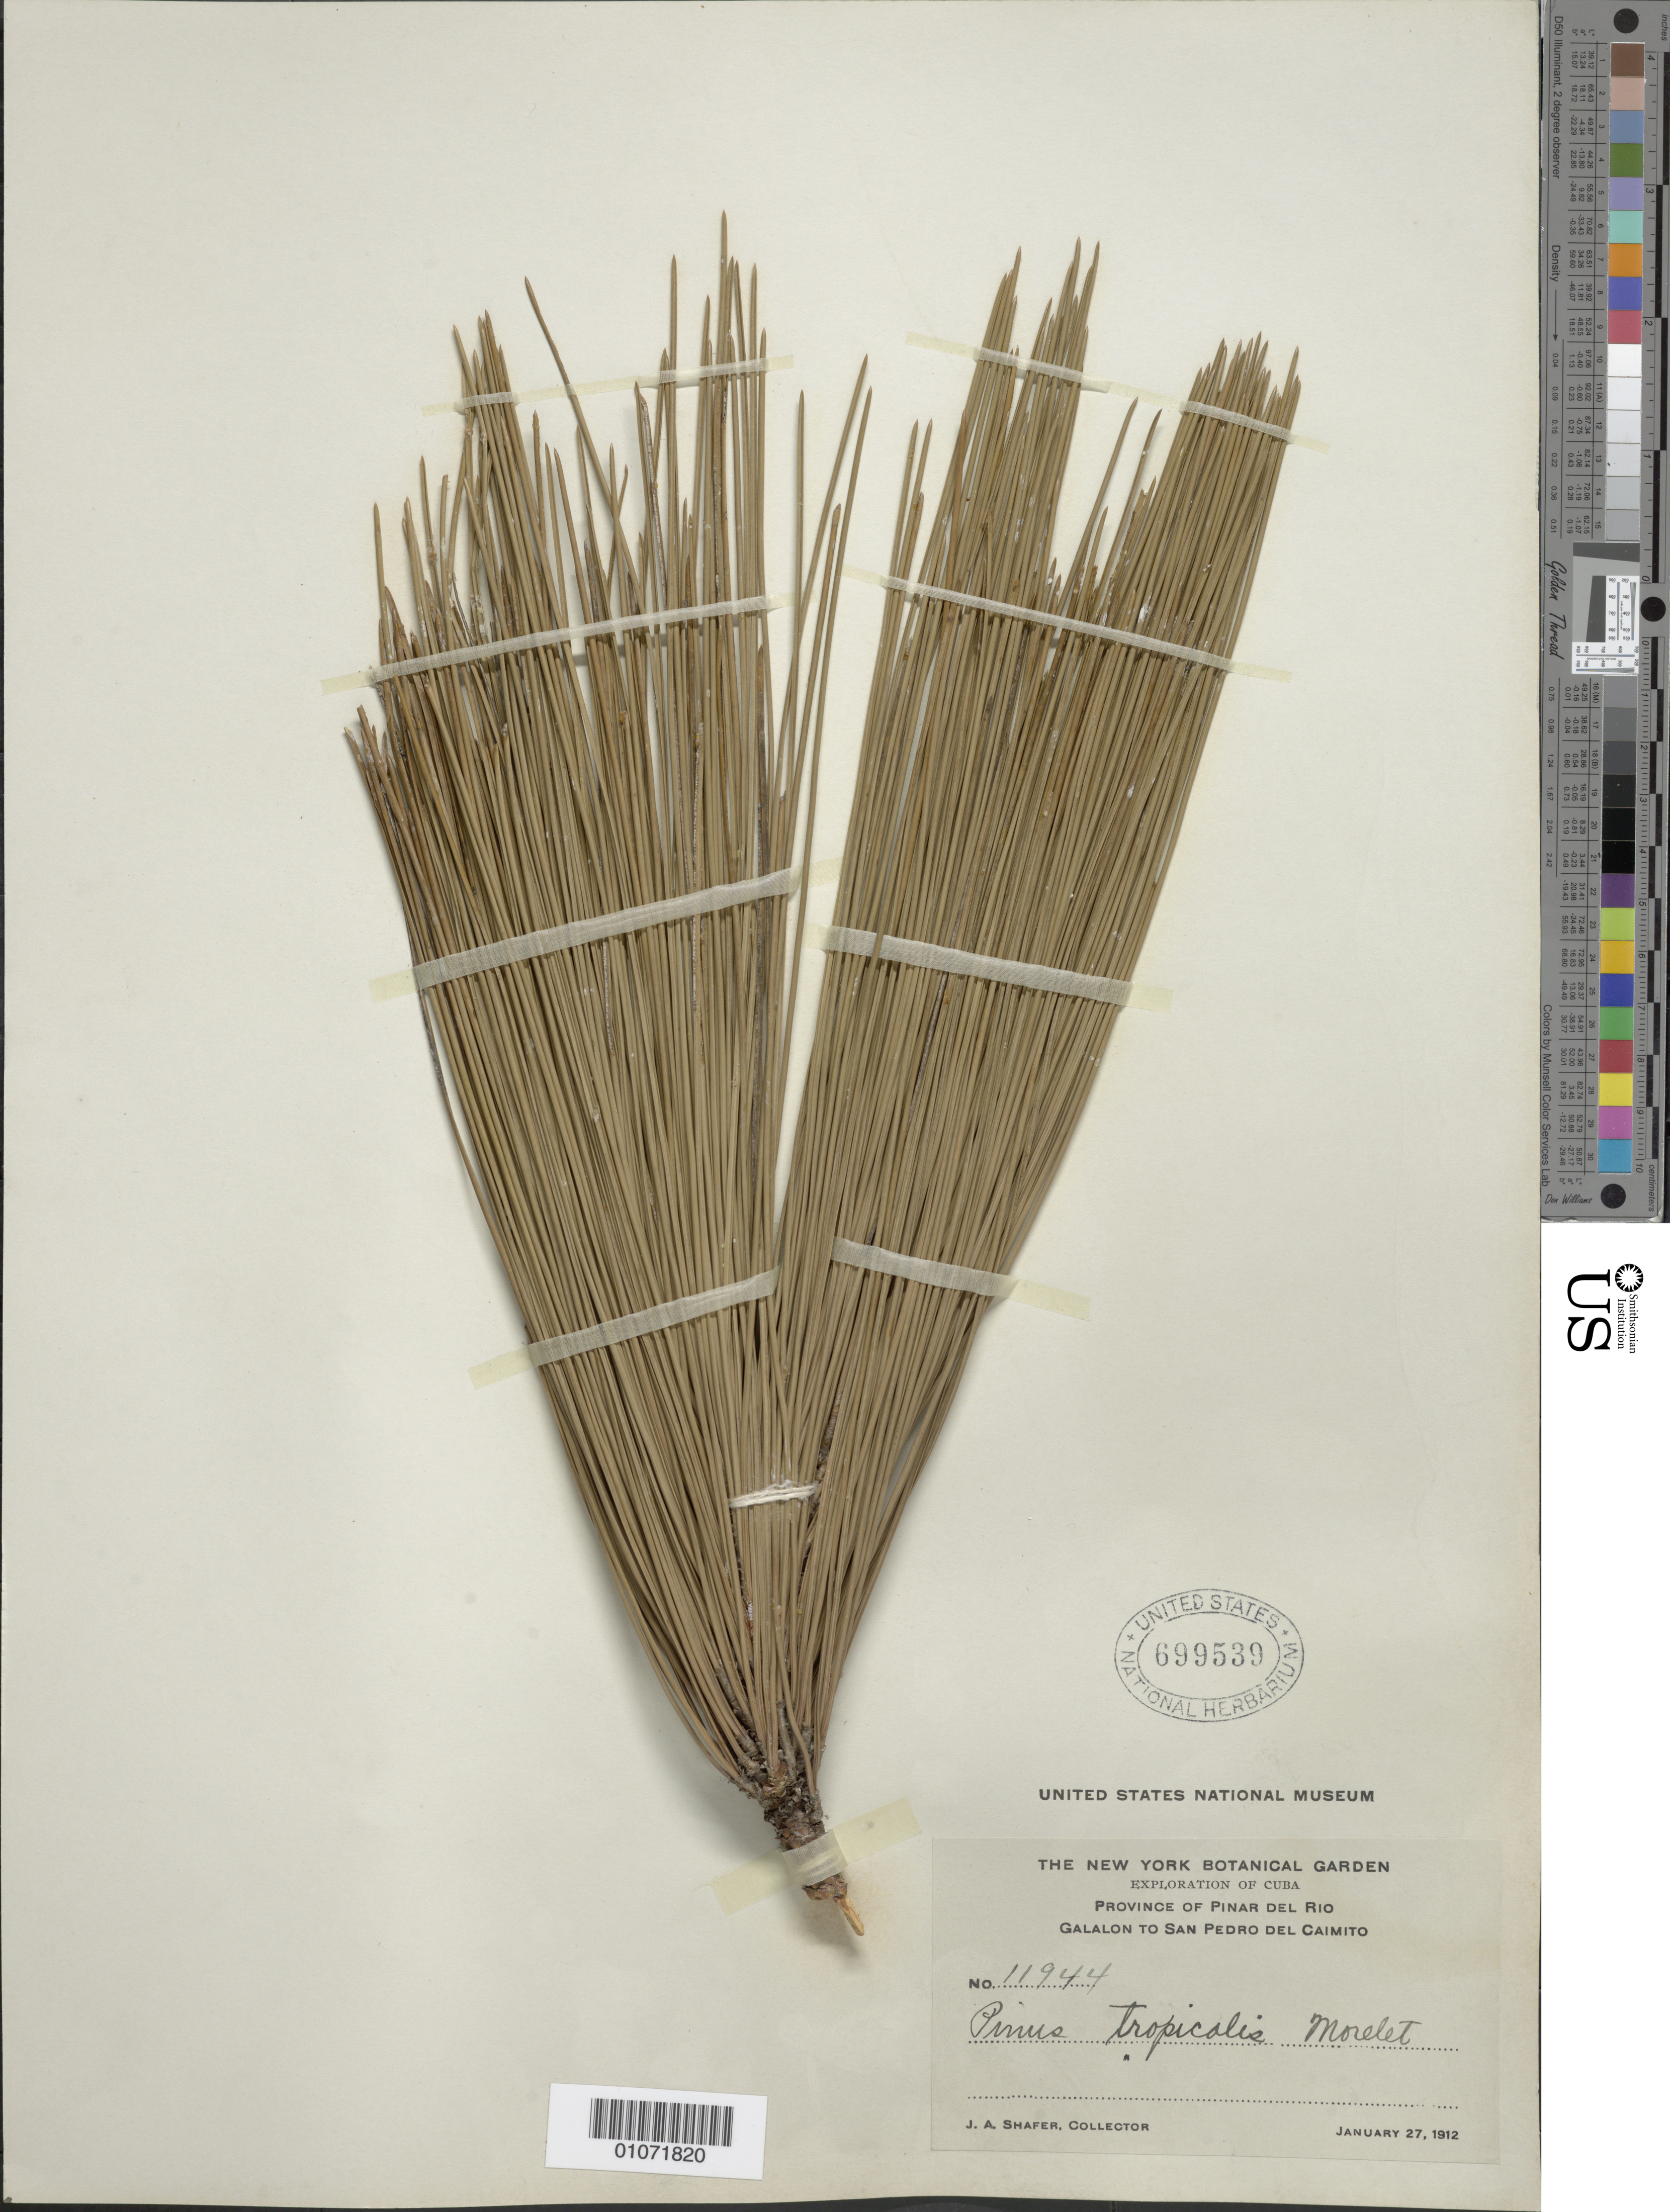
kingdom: Plantae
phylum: Tracheophyta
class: Pinopsida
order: Pinales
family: Pinaceae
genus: Pinus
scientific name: Pinus tropicalis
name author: Morelet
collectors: J. A. Shafer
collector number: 11944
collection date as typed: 27 Jan 1912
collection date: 1912-01-27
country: Cuba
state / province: Pinar del Rio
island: Cuba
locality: Galalon to San Pedro del Caimito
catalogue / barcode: US 699533